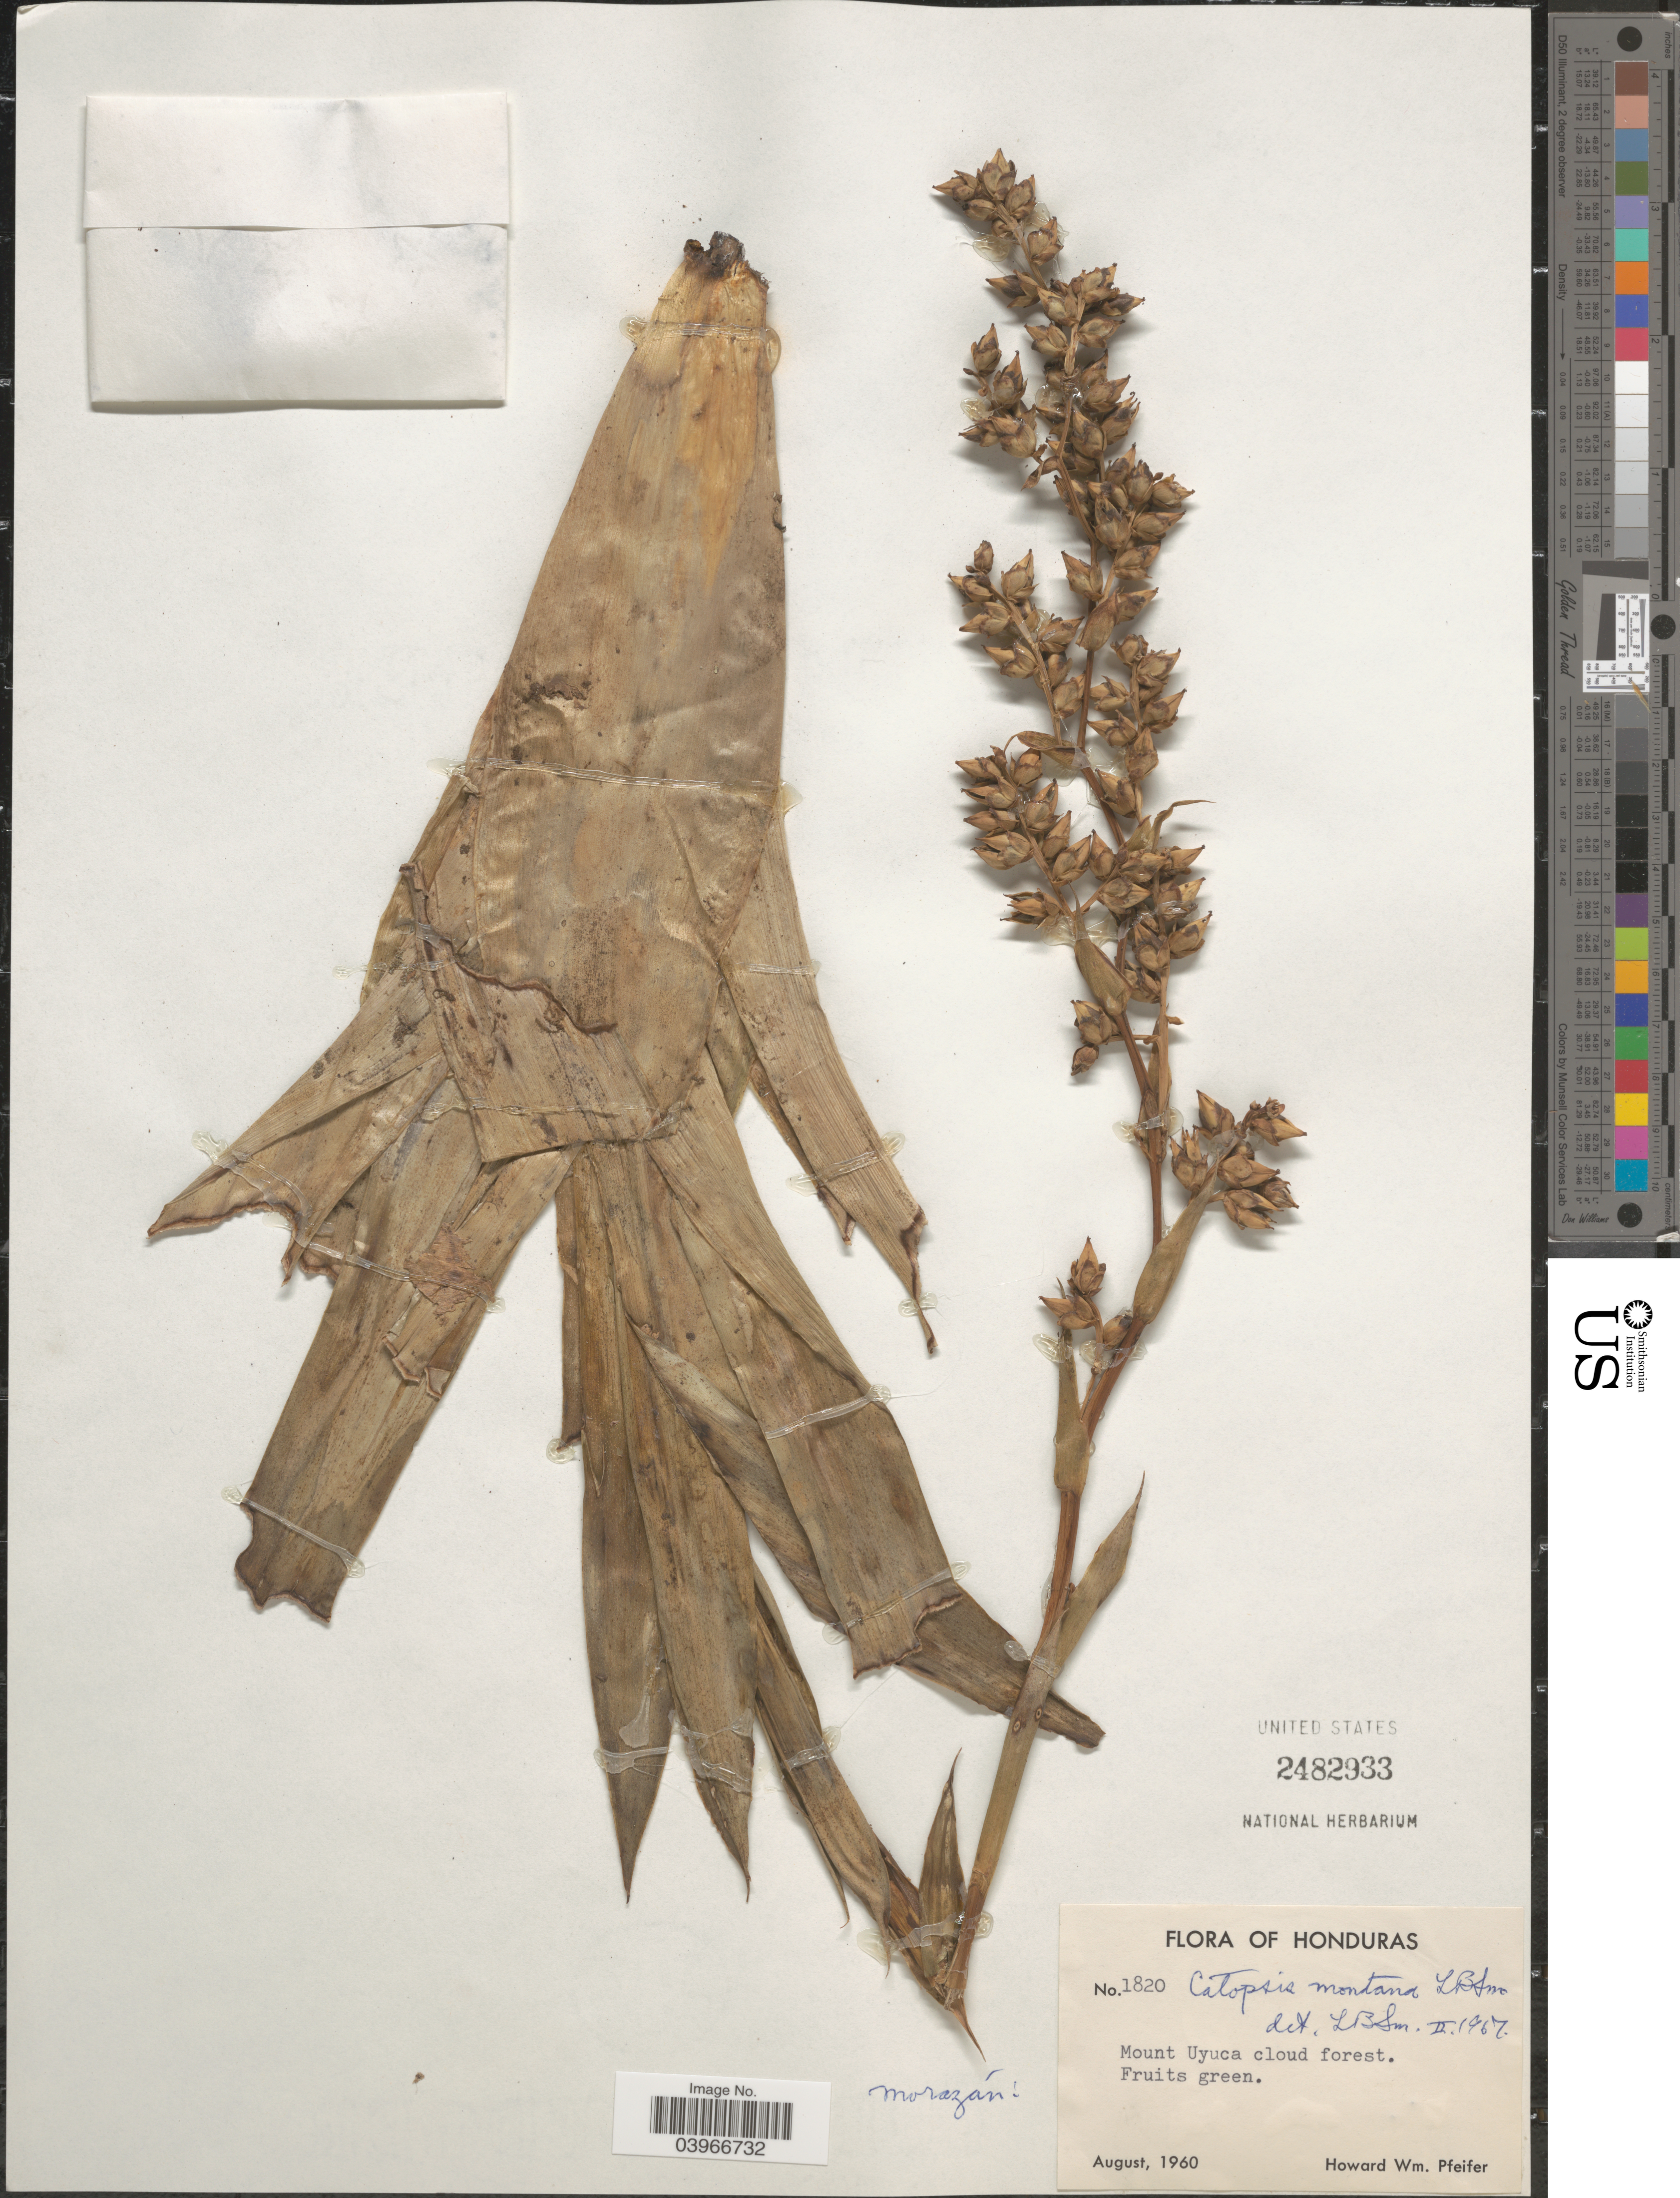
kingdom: Plantae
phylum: Tracheophyta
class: Liliopsida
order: Poales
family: Bromeliaceae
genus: Catopsis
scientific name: Catopsis montana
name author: L.B. Sm.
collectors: H. W. Pfeifer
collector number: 1820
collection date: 1960-08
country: Honduras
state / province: Fco. Morazán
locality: Morazán. Mount Uyuca cloud forest.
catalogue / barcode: US 2482933